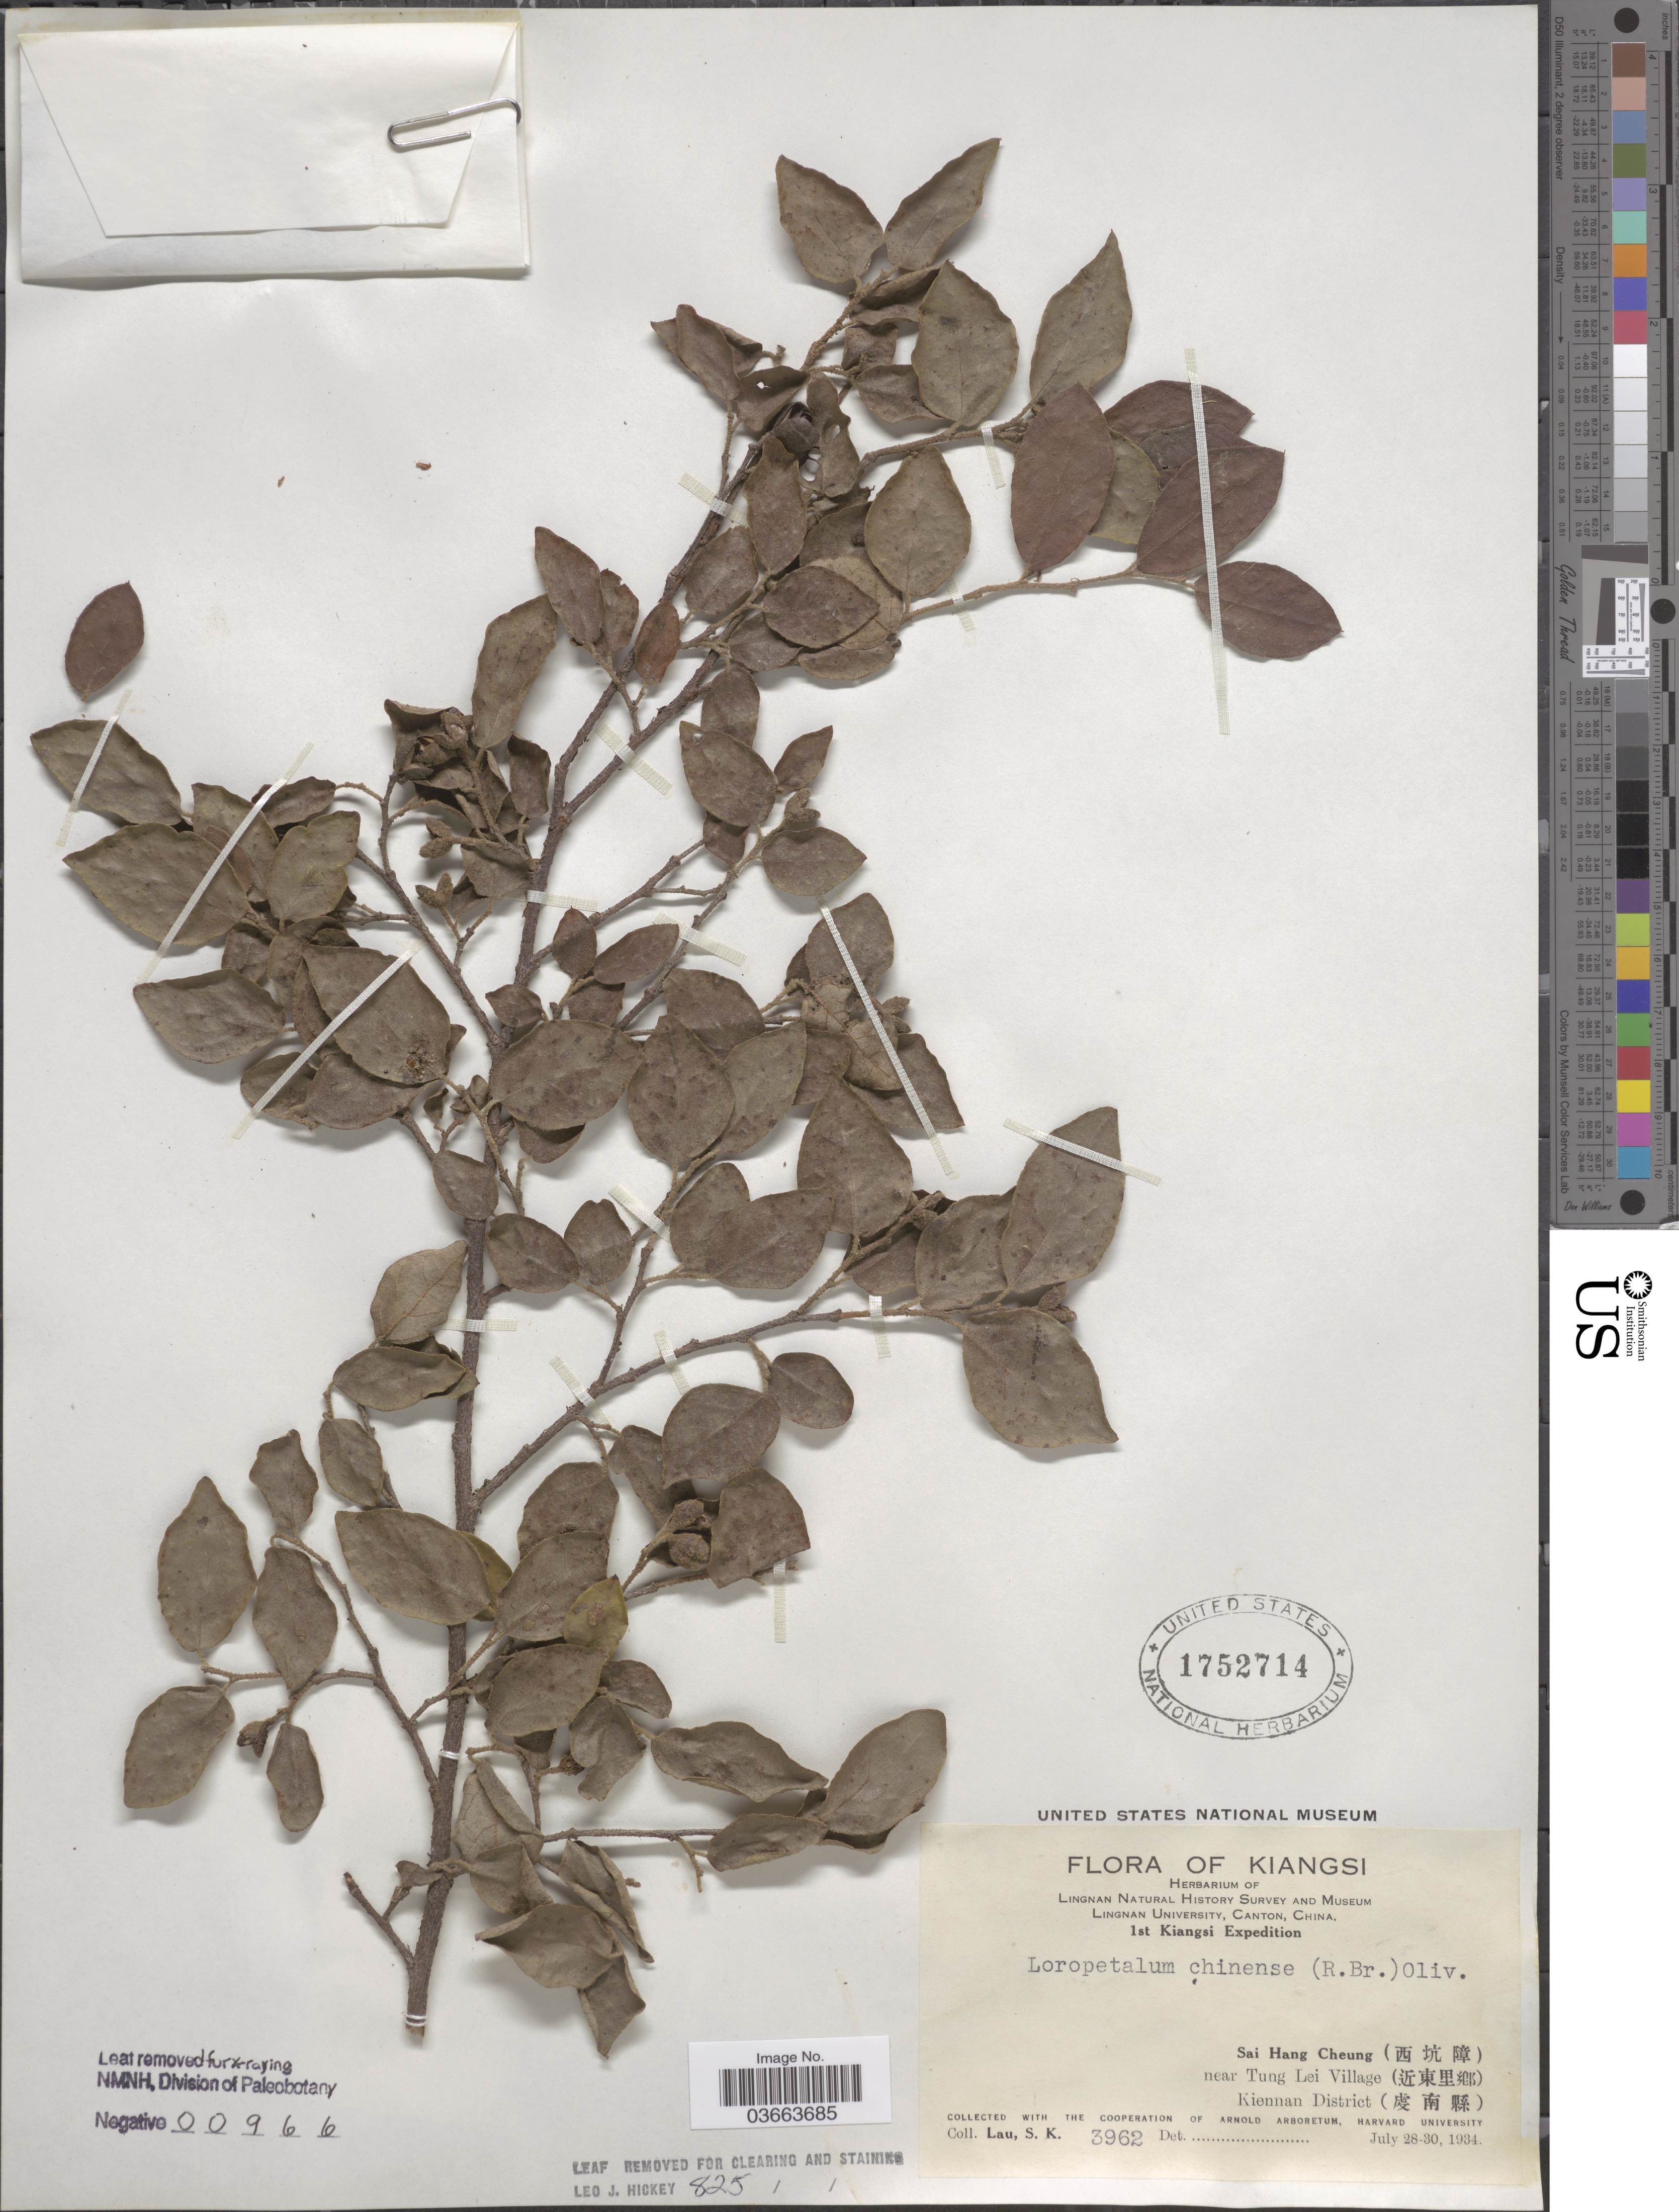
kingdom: Plantae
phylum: Tracheophyta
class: Magnoliopsida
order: Saxifragales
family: Hamamelidaceae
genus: Loropetalum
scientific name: Loropetalum chinense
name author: (R. Br.) Oliv.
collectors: S. K. Lau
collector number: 3962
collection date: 1934-07-28/1934-07-30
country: China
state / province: Jiangxi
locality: Kiangsi. Sai Hang Cheung (X) near Tung Lei Village (X) Kiennan District (X).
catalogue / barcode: US 1752714